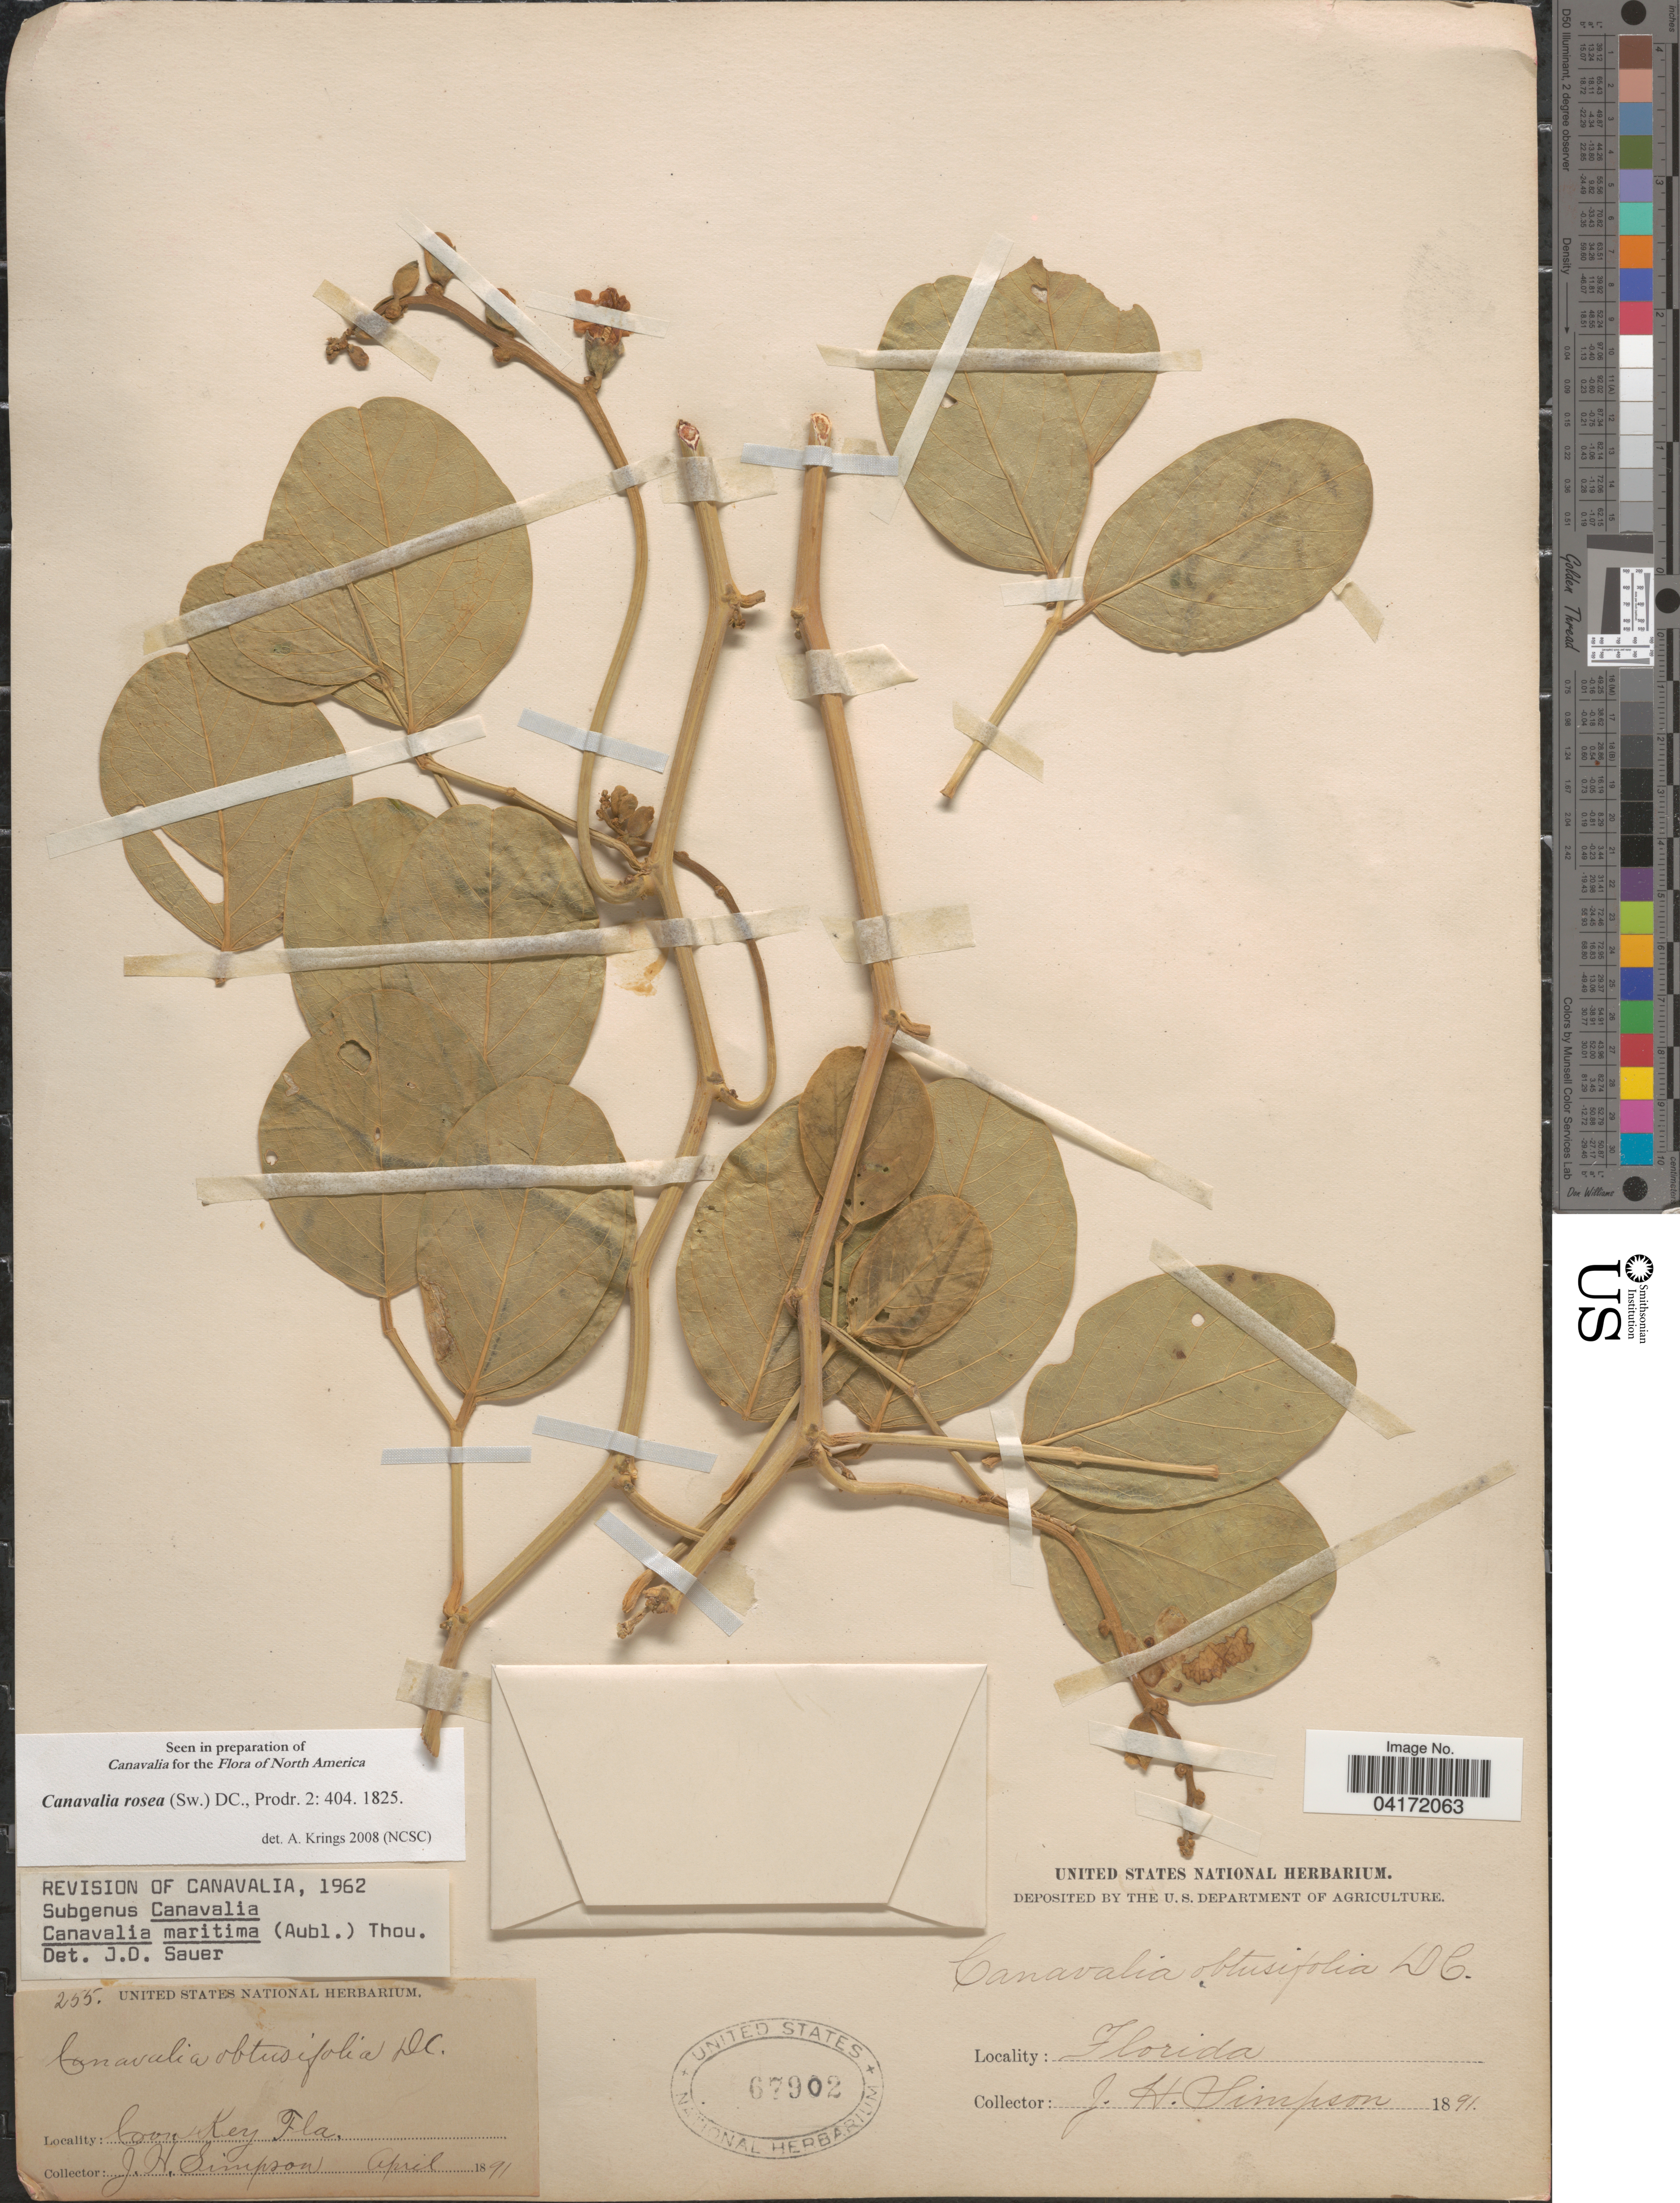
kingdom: Plantae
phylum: Tracheophyta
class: Magnoliopsida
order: Fabales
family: Fabaceae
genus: Canavalia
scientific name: Canavalia rosea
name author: (Sw.) DC.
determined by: Krings, A.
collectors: J. H. Simpson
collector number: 255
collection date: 1891-04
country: United States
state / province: Florida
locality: Coon Key.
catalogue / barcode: US 67902